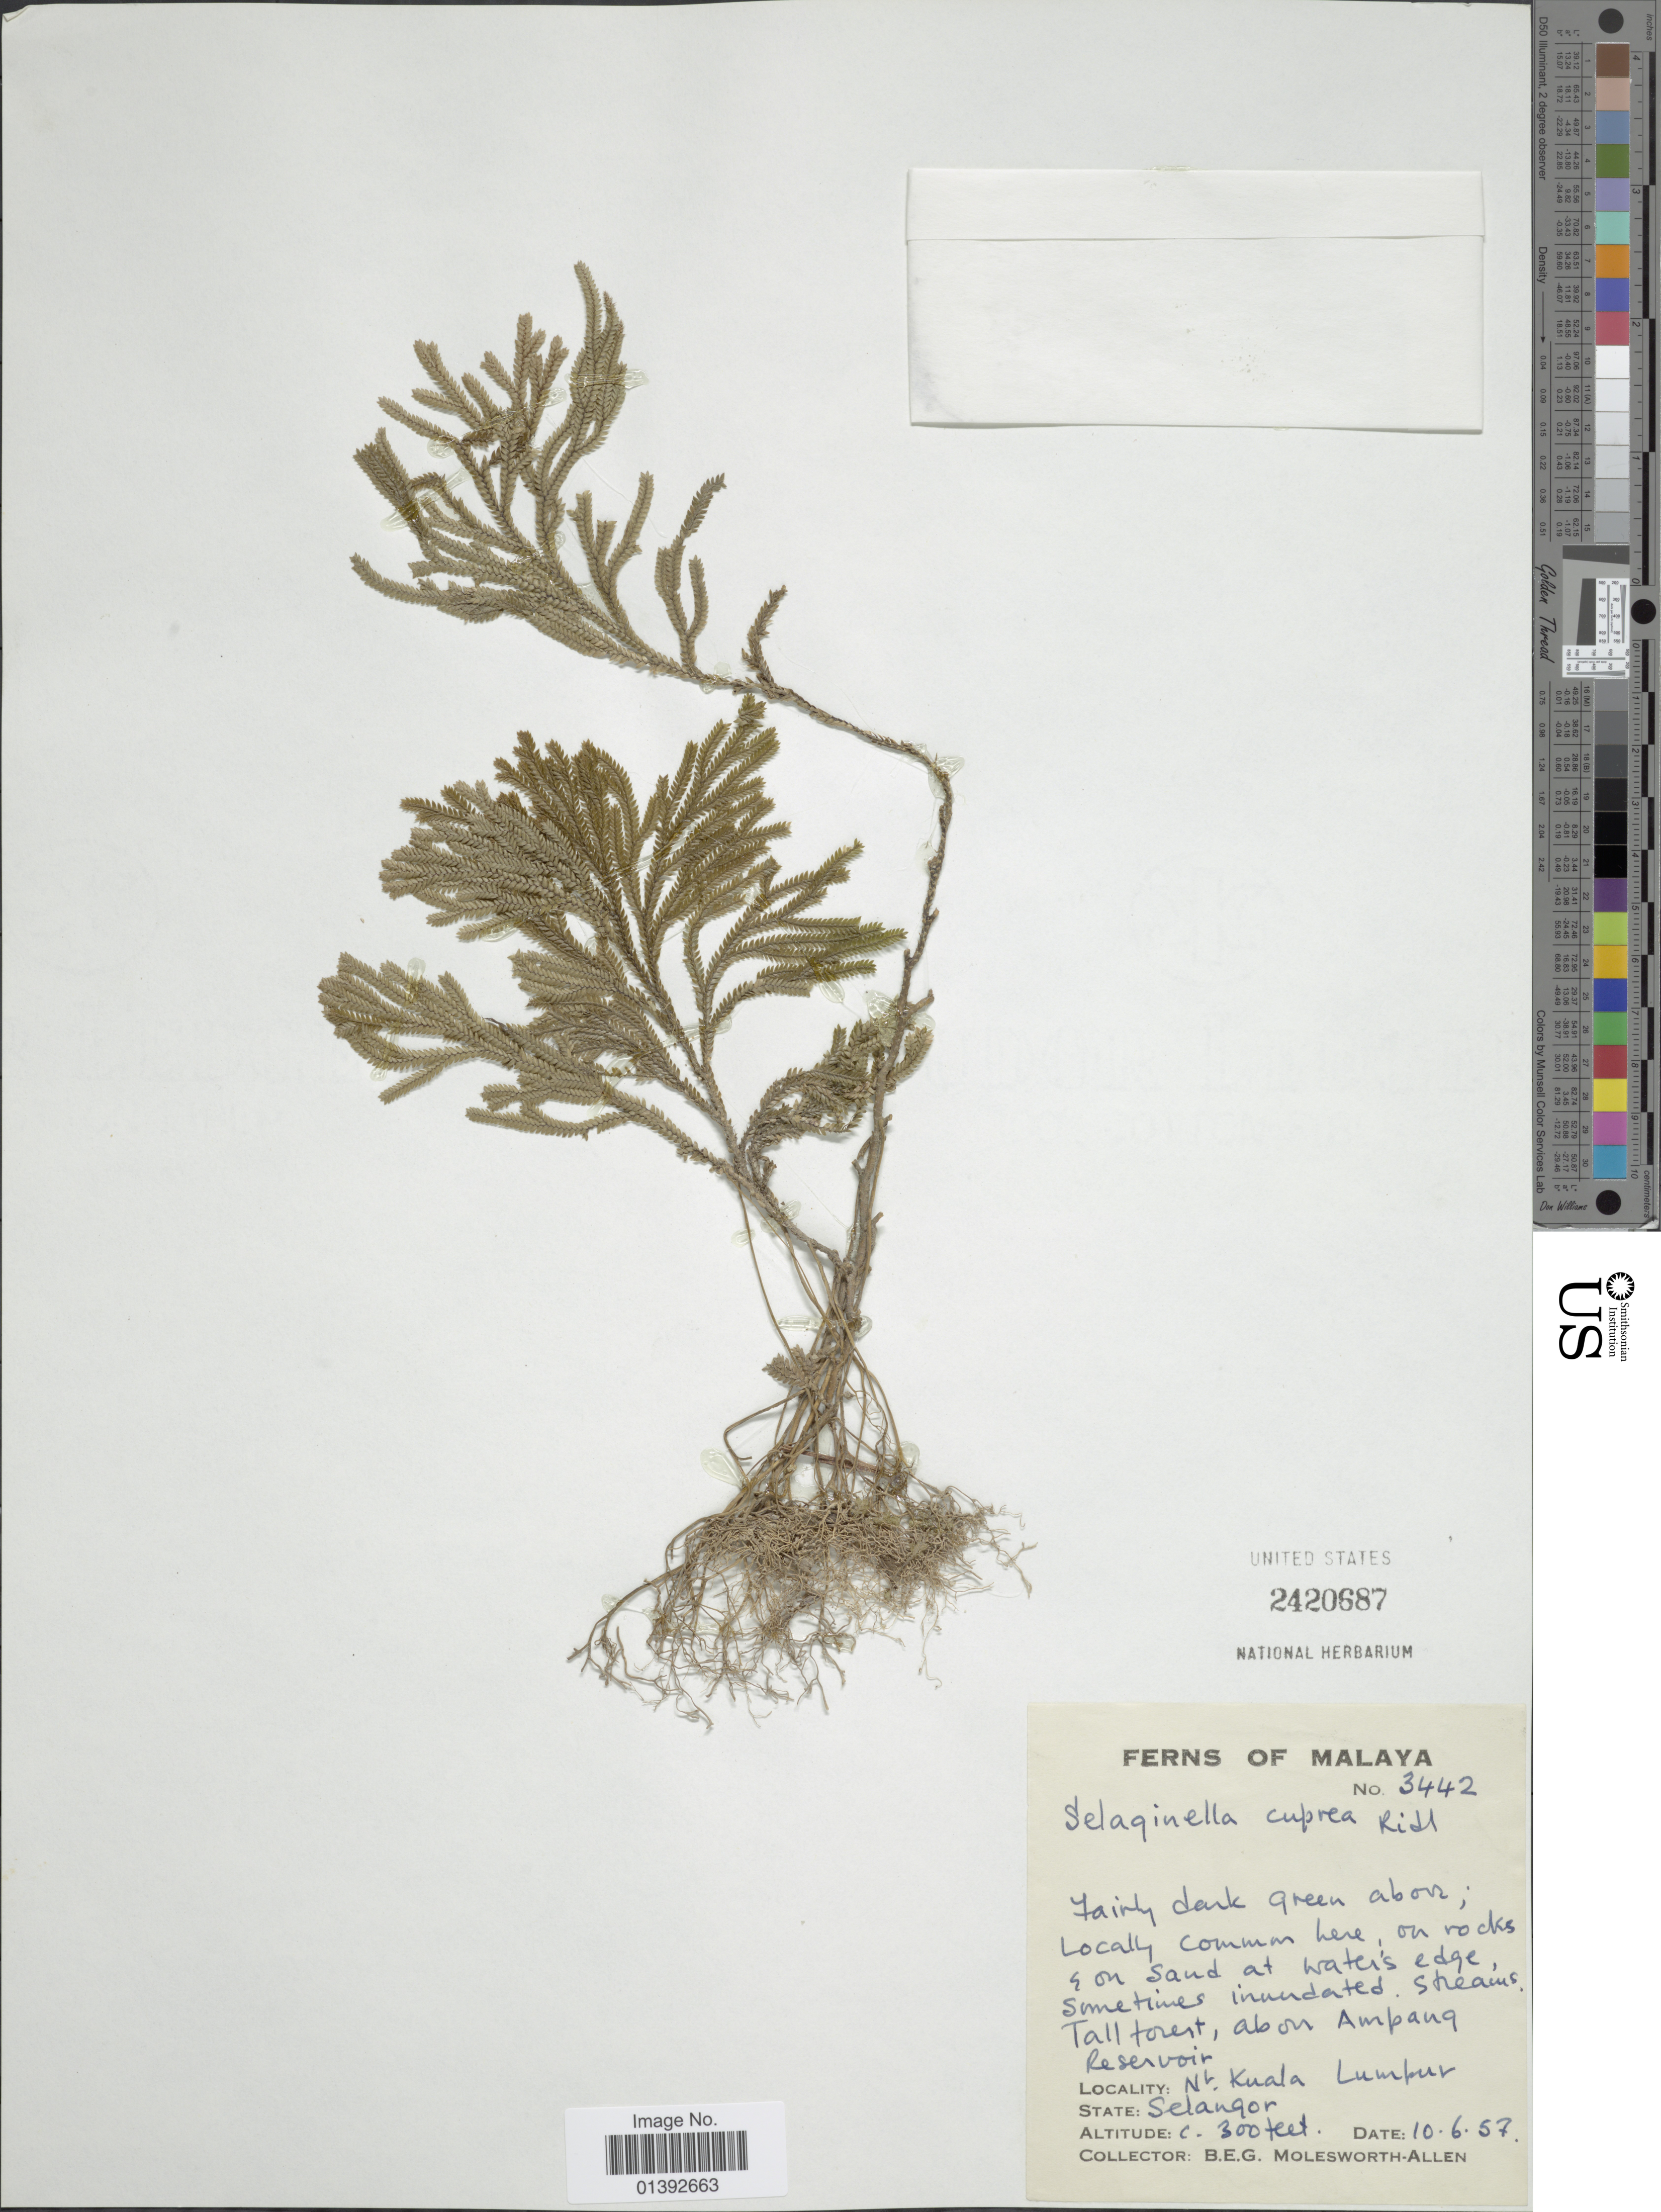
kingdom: Plantae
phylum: Tracheophyta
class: Lycopodiopsida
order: Selaginellales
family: Selaginellaceae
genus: Selaginella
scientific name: Selaginella cuprea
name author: Ridl.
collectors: B. E. G. Molesworth-Allen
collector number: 3442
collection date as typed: Transcribed d/m/y: 10/6/57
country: Malaysia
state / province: Selangor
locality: Malaya, tall forest, above Ampang Reservoir, nr. Kuala Lumpur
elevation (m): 91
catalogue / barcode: US 2420687